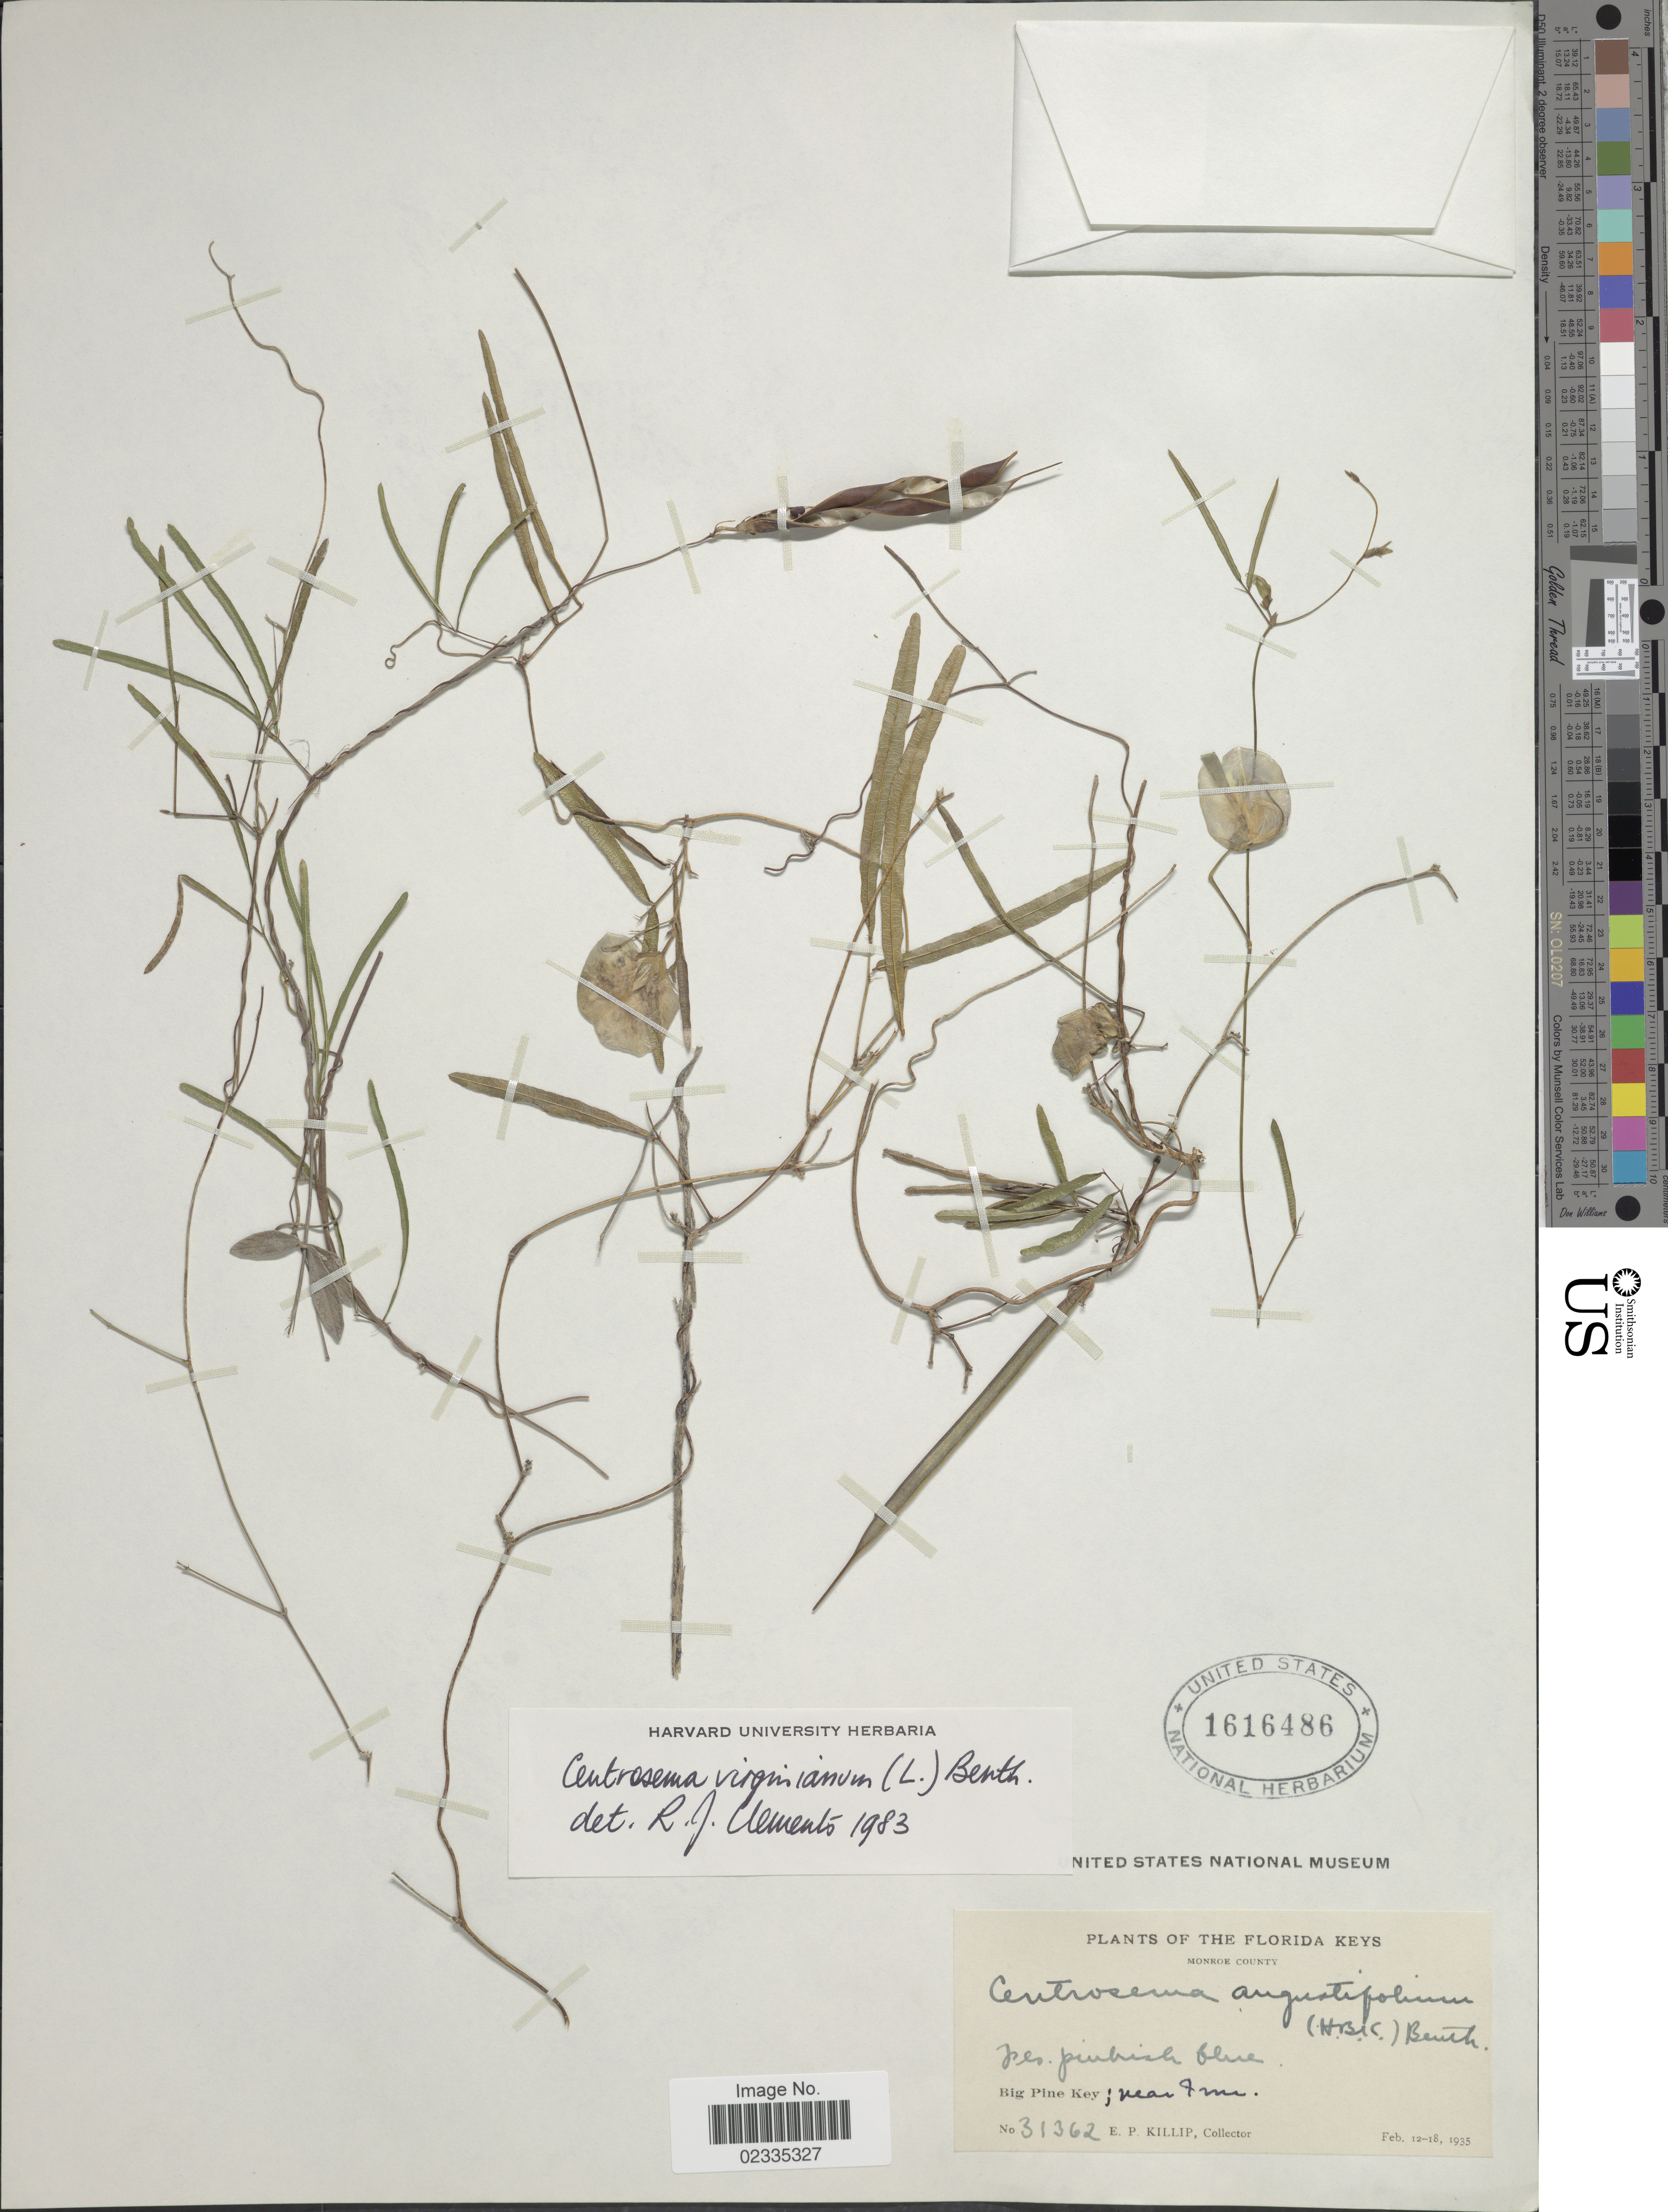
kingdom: Plantae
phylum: Tracheophyta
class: Magnoliopsida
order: Fabales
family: Fabaceae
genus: Centrosema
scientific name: Centrosema virginianum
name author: (L.) Benth.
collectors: E. P. Killip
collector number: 31362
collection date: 1935-02-12/1935-02-18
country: United States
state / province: Florida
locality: Florida Keys. Monroe County. Big Pine Key; near 7 Mi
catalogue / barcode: US 1616486